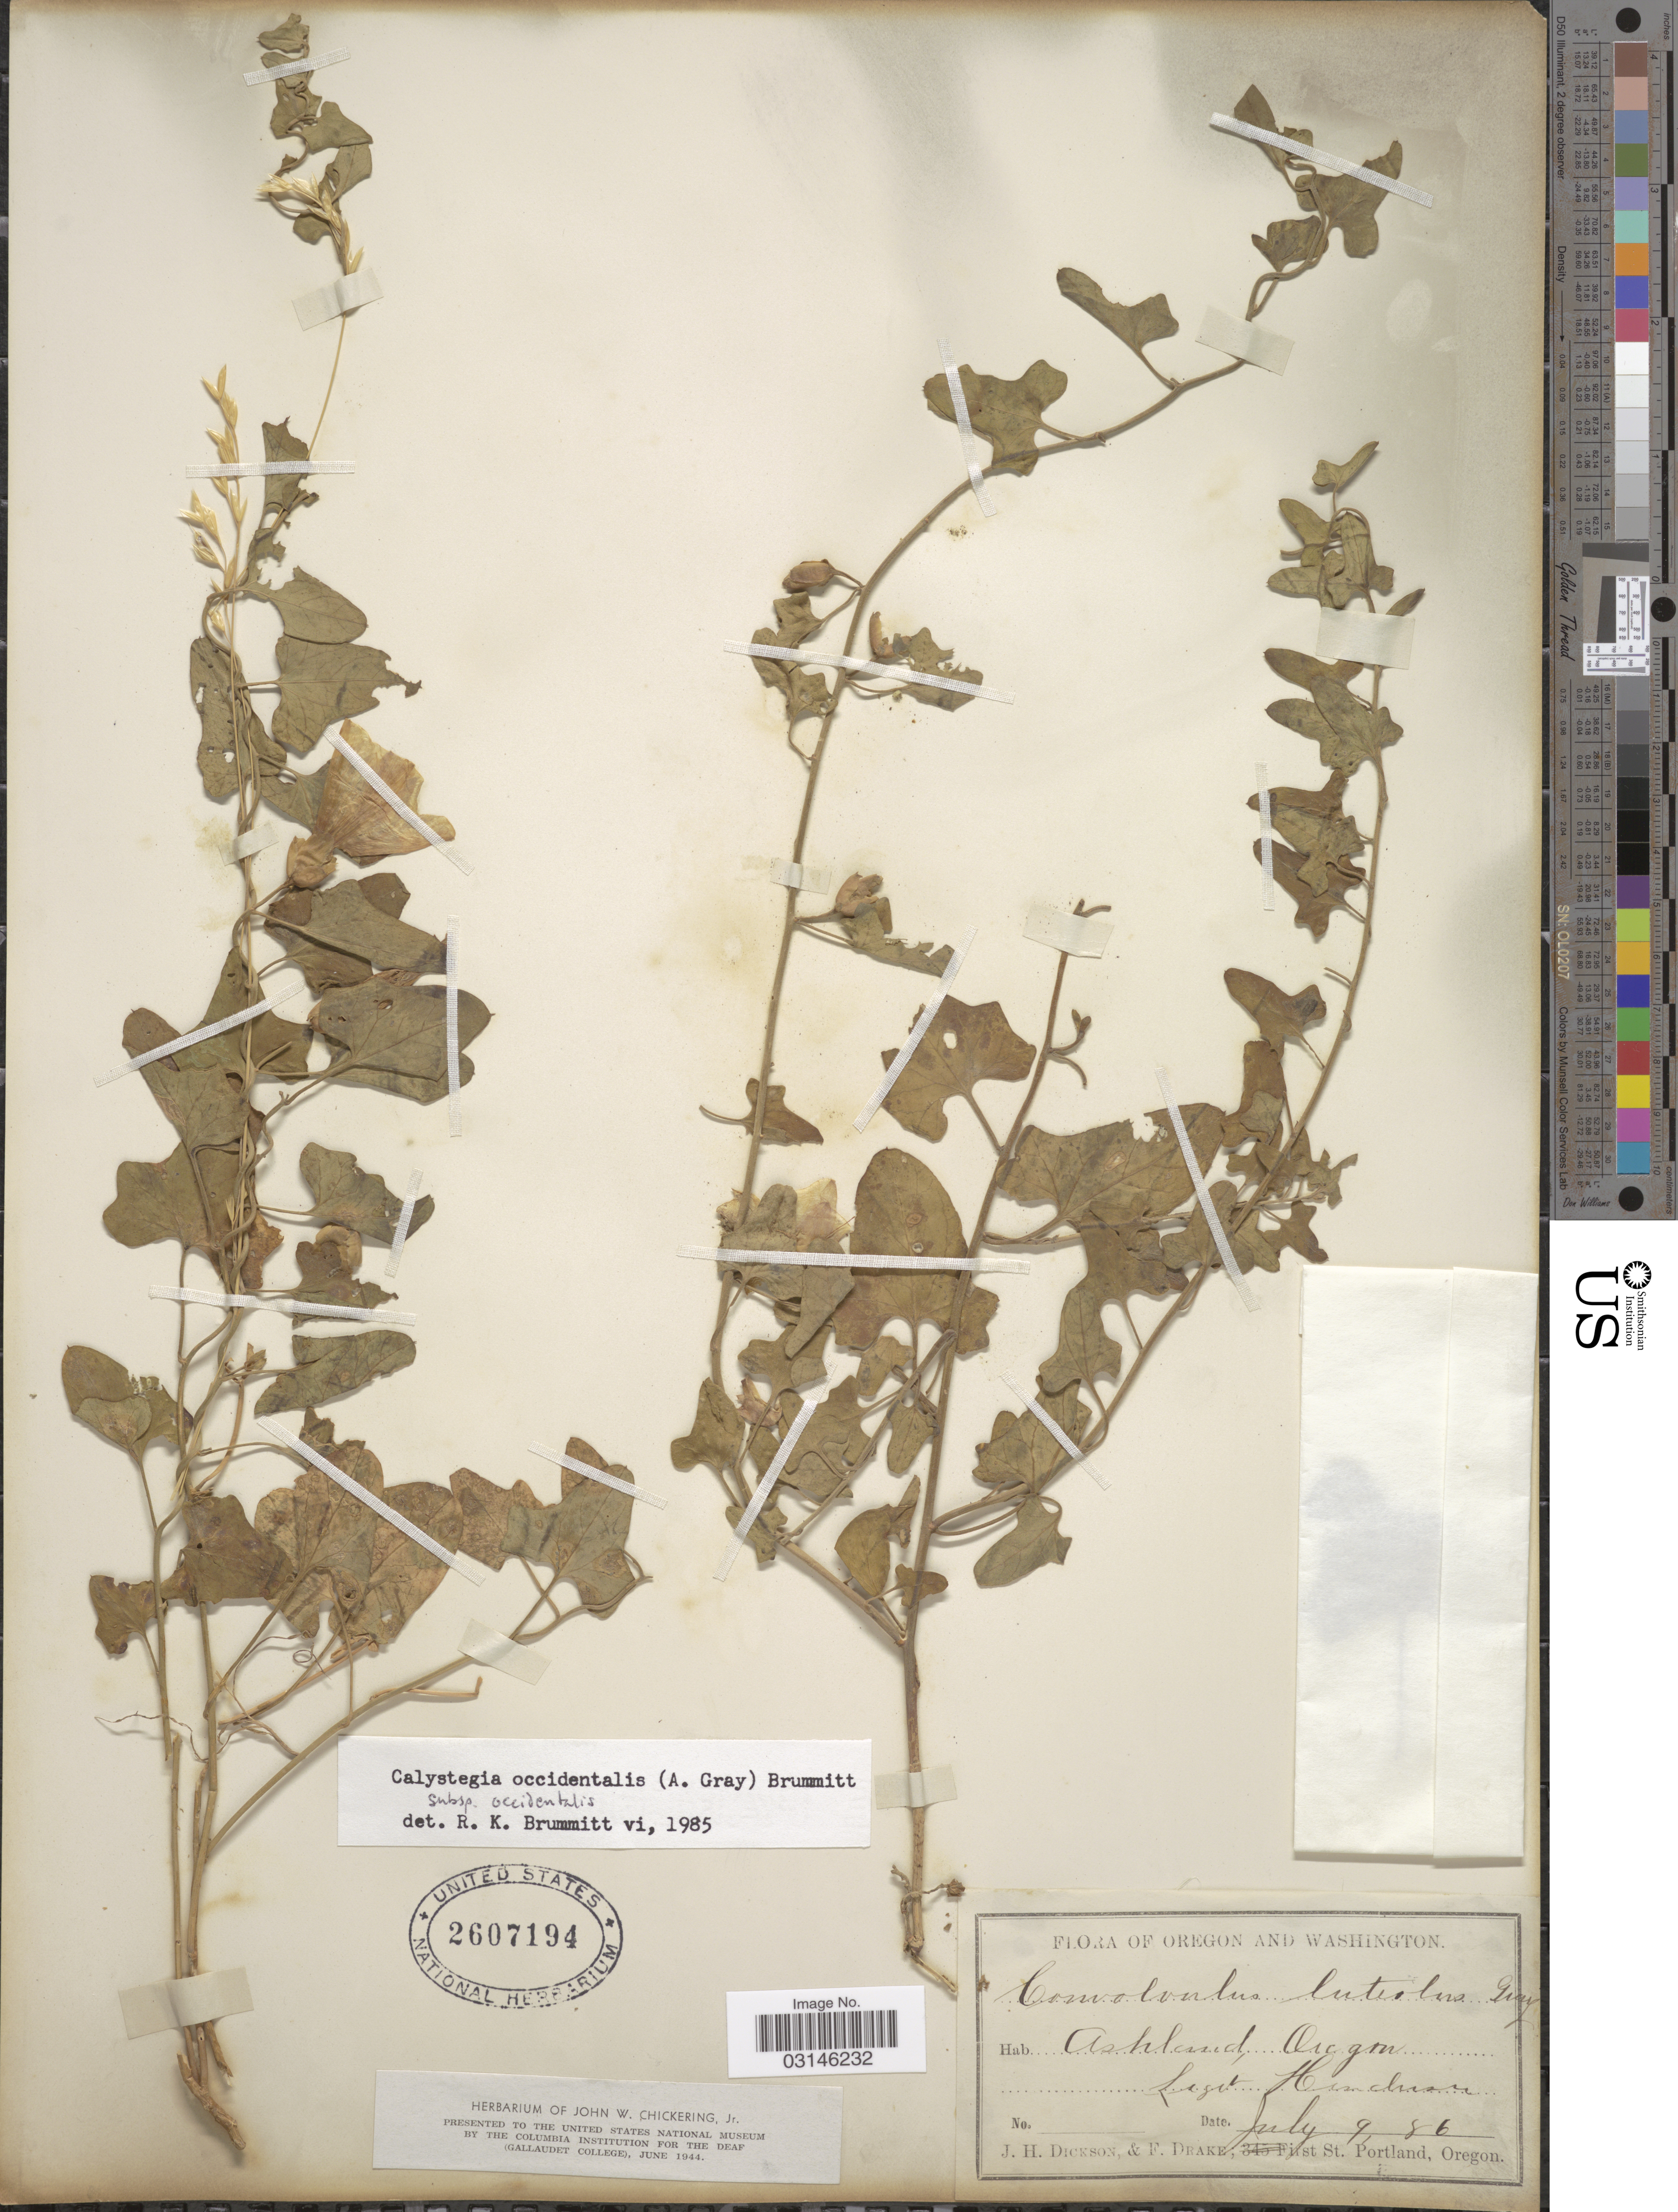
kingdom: Plantae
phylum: Tracheophyta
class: Magnoliopsida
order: Solanales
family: Convolvulaceae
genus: Calystegia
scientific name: Calystegia occidentalis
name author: (A. Gray) Brummitt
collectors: -. Henderson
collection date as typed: Transcribed d/m/y: 9/7/86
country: United States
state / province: Oregon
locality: Ashland.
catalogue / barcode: US 2607194